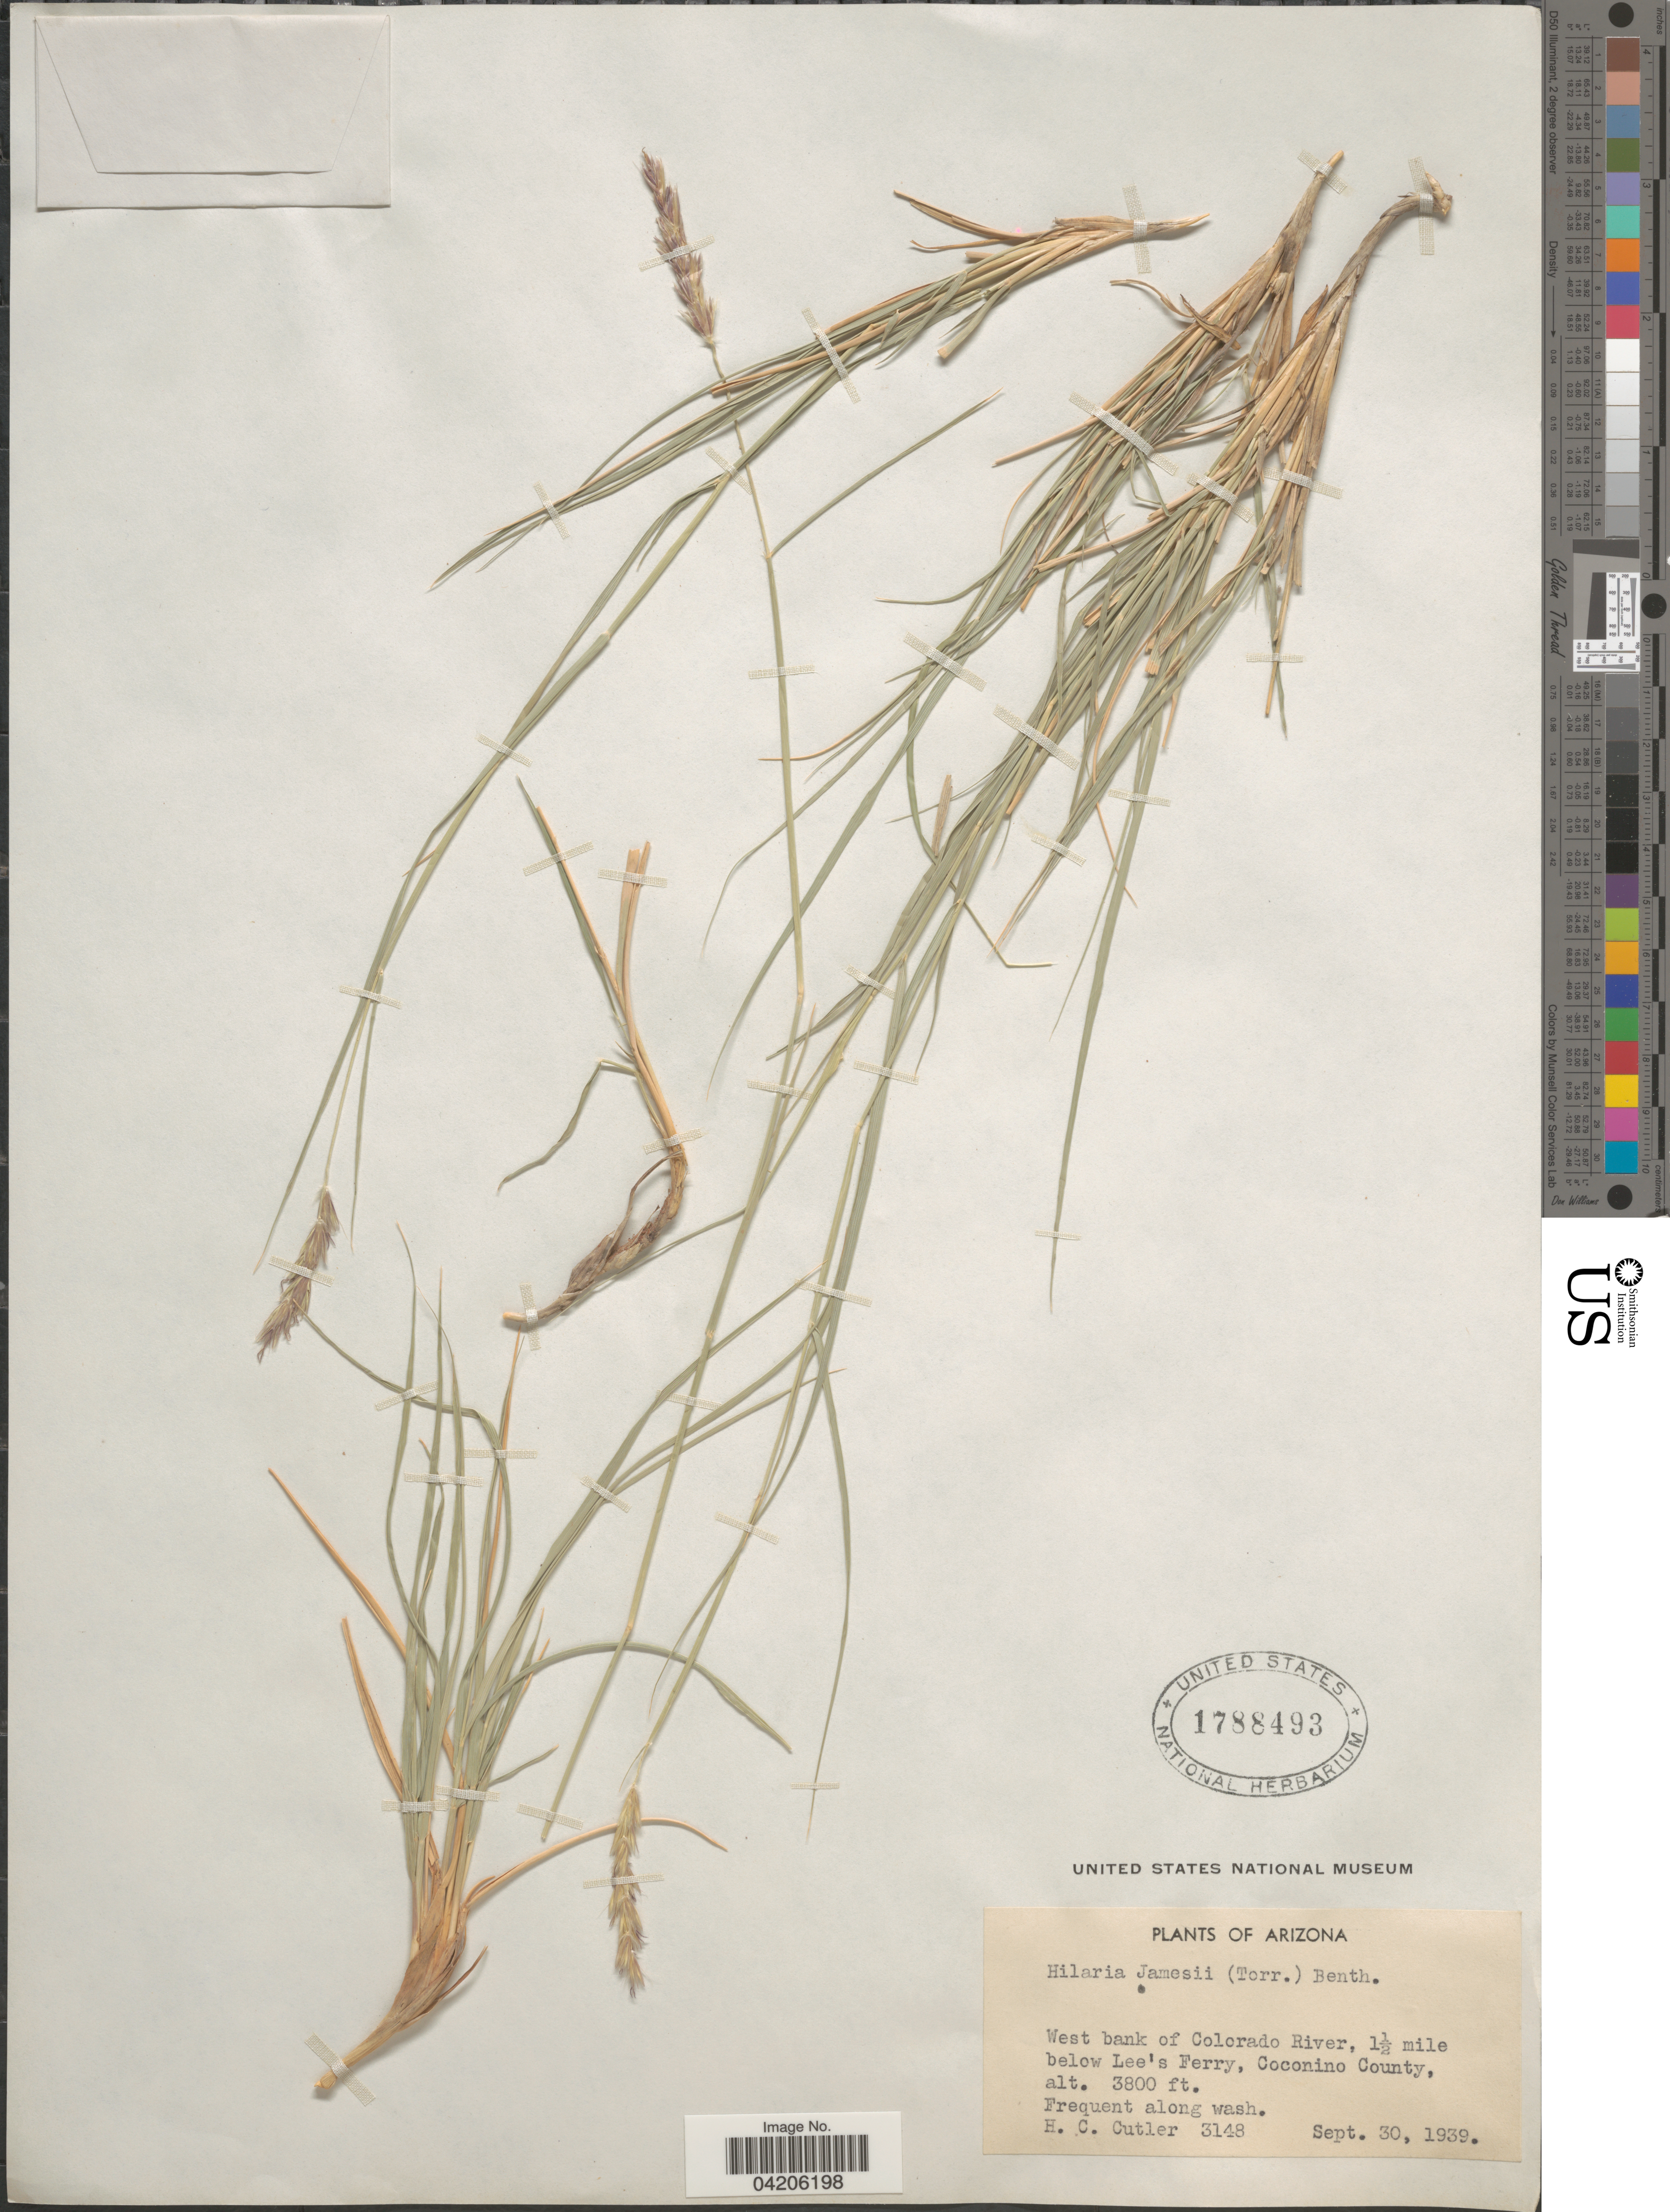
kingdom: Plantae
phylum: Tracheophyta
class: Liliopsida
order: Poales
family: Poaceae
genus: Hilaria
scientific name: Hilaria jamesii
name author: (Torr.) Benth.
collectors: H. C. Cutler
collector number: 3148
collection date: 1939-09-30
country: United States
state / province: Arizona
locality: West bank of Colorado River, 1½ mile below Lee's Ferry, Coconino County.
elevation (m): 1158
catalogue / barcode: US 1788493